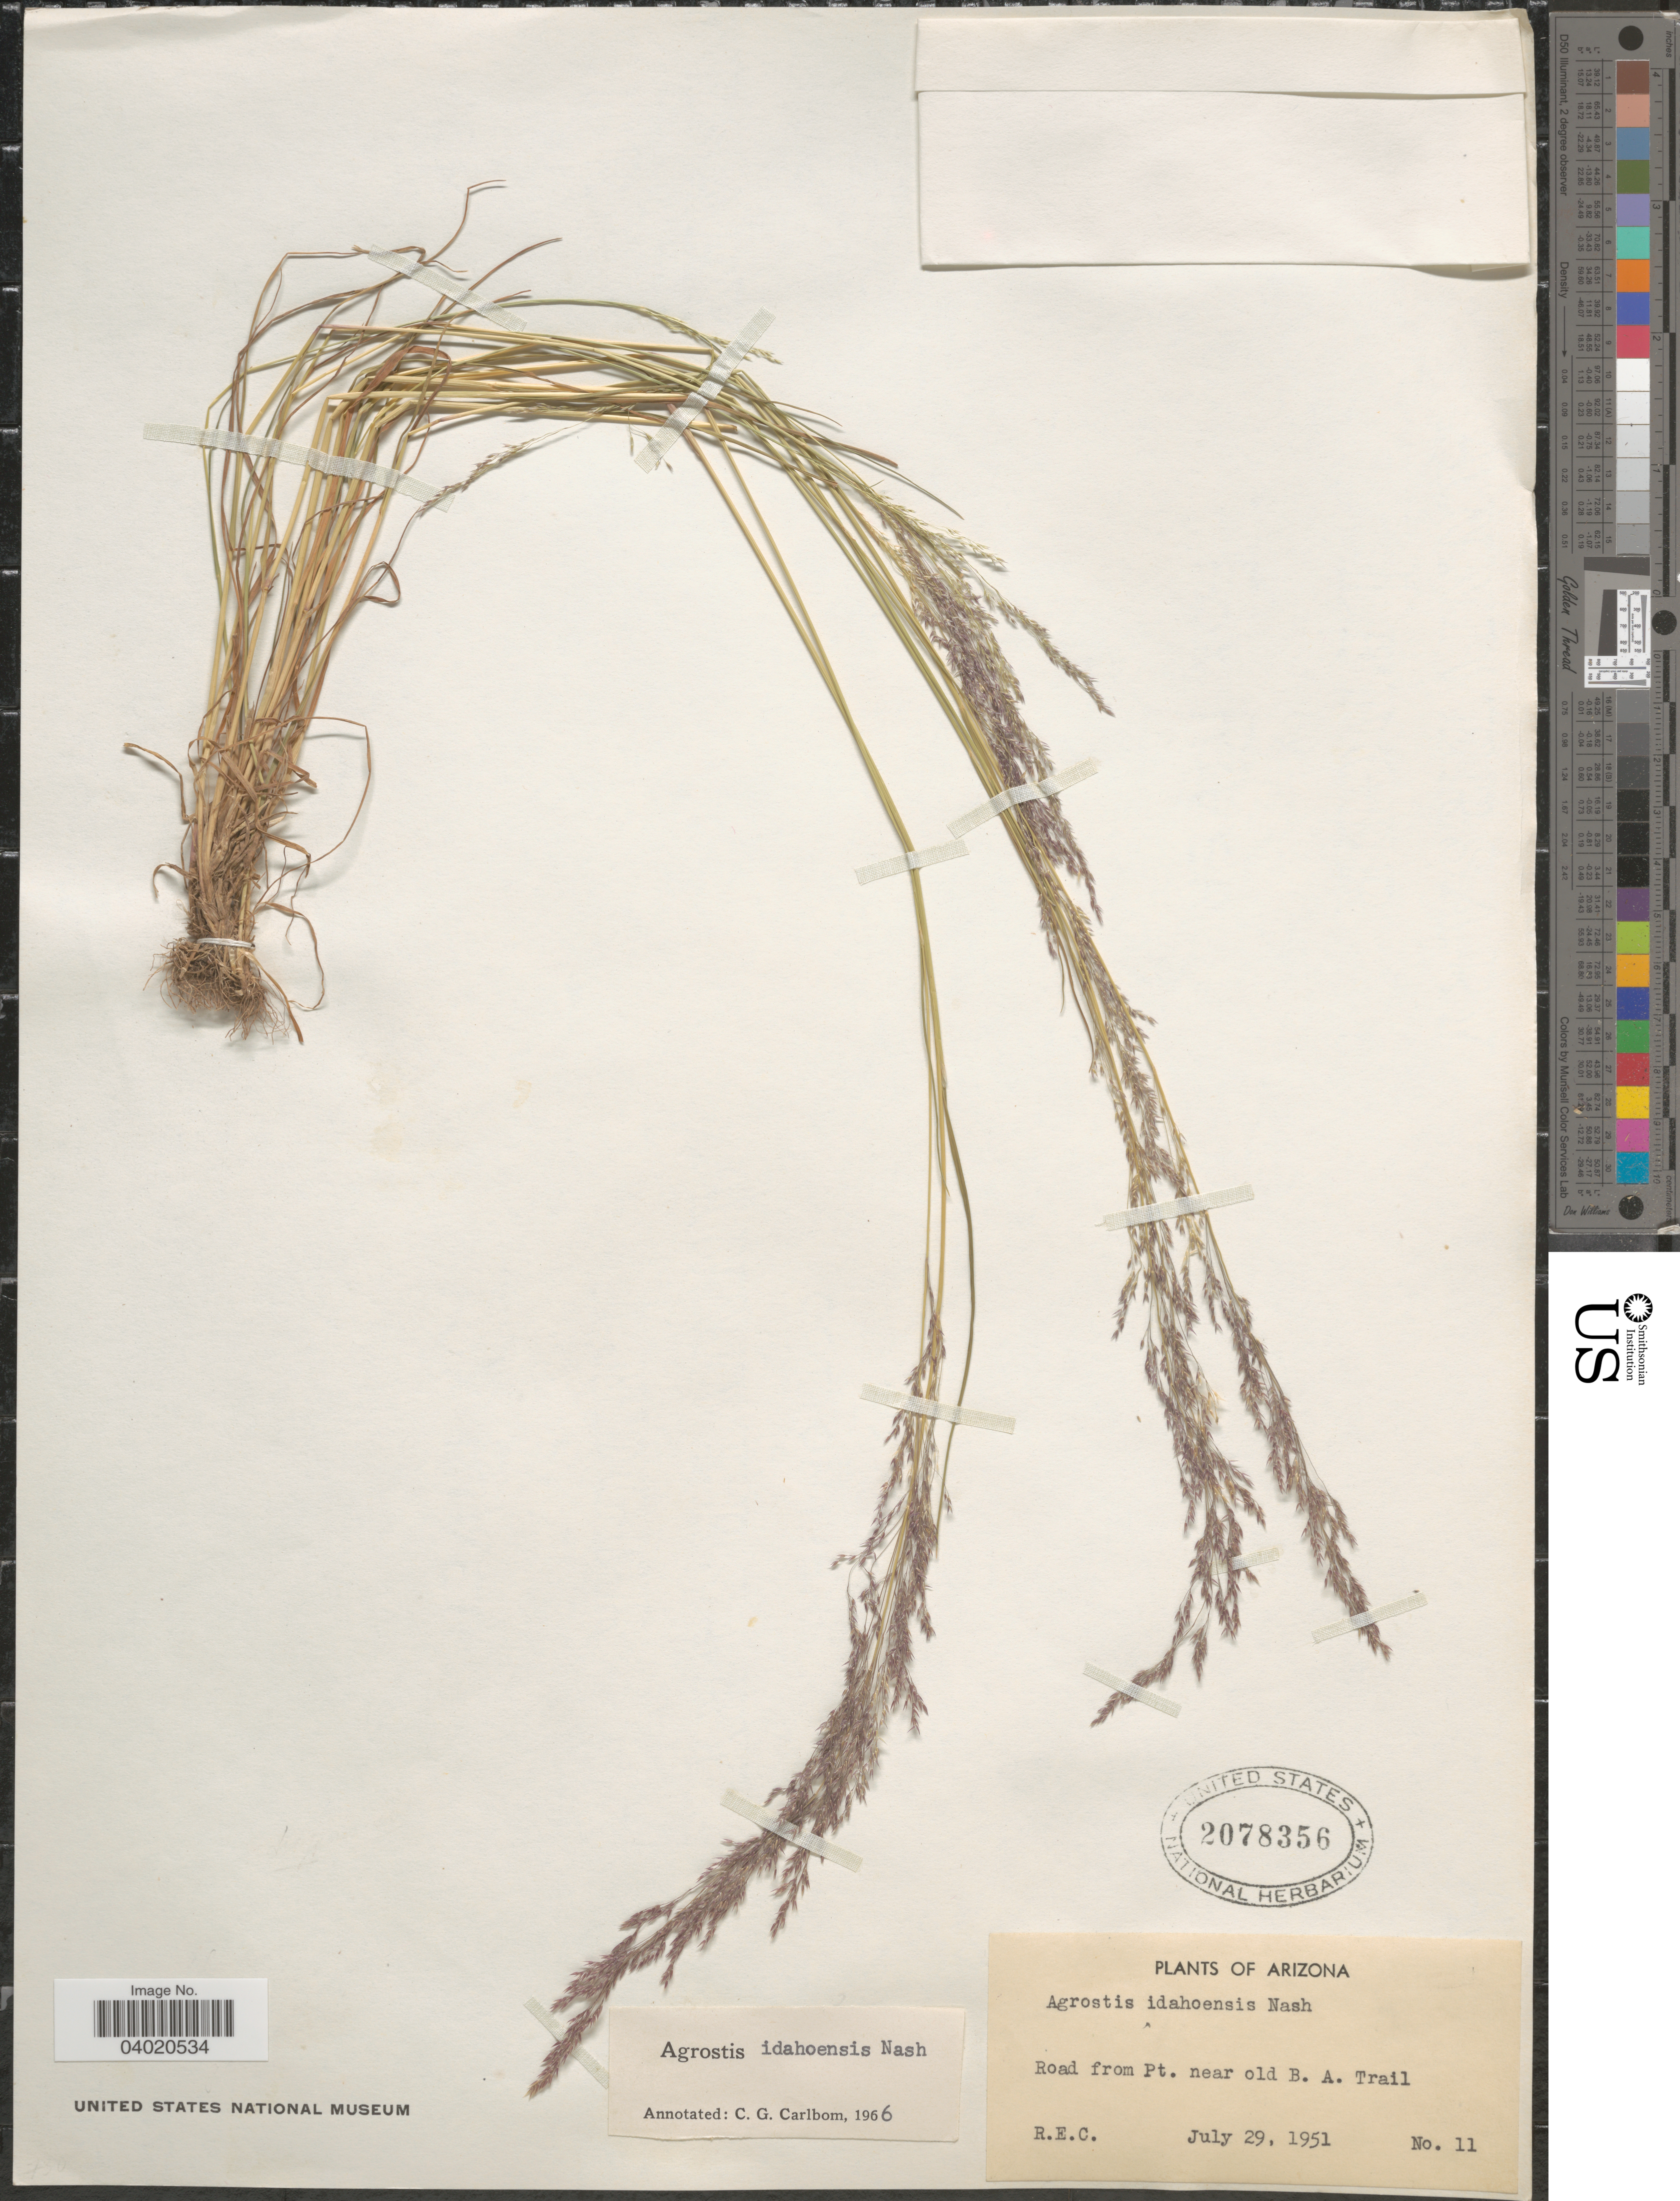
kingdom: Plantae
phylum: Tracheophyta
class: Liliopsida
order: Poales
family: Poaceae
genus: Agrostis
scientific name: Agrostis idahoensis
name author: Nash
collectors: R. E. C.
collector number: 11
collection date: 1951-07-29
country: United States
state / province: Arizona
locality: Road from Pt. near old B.A. Trail.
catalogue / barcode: US 2078356